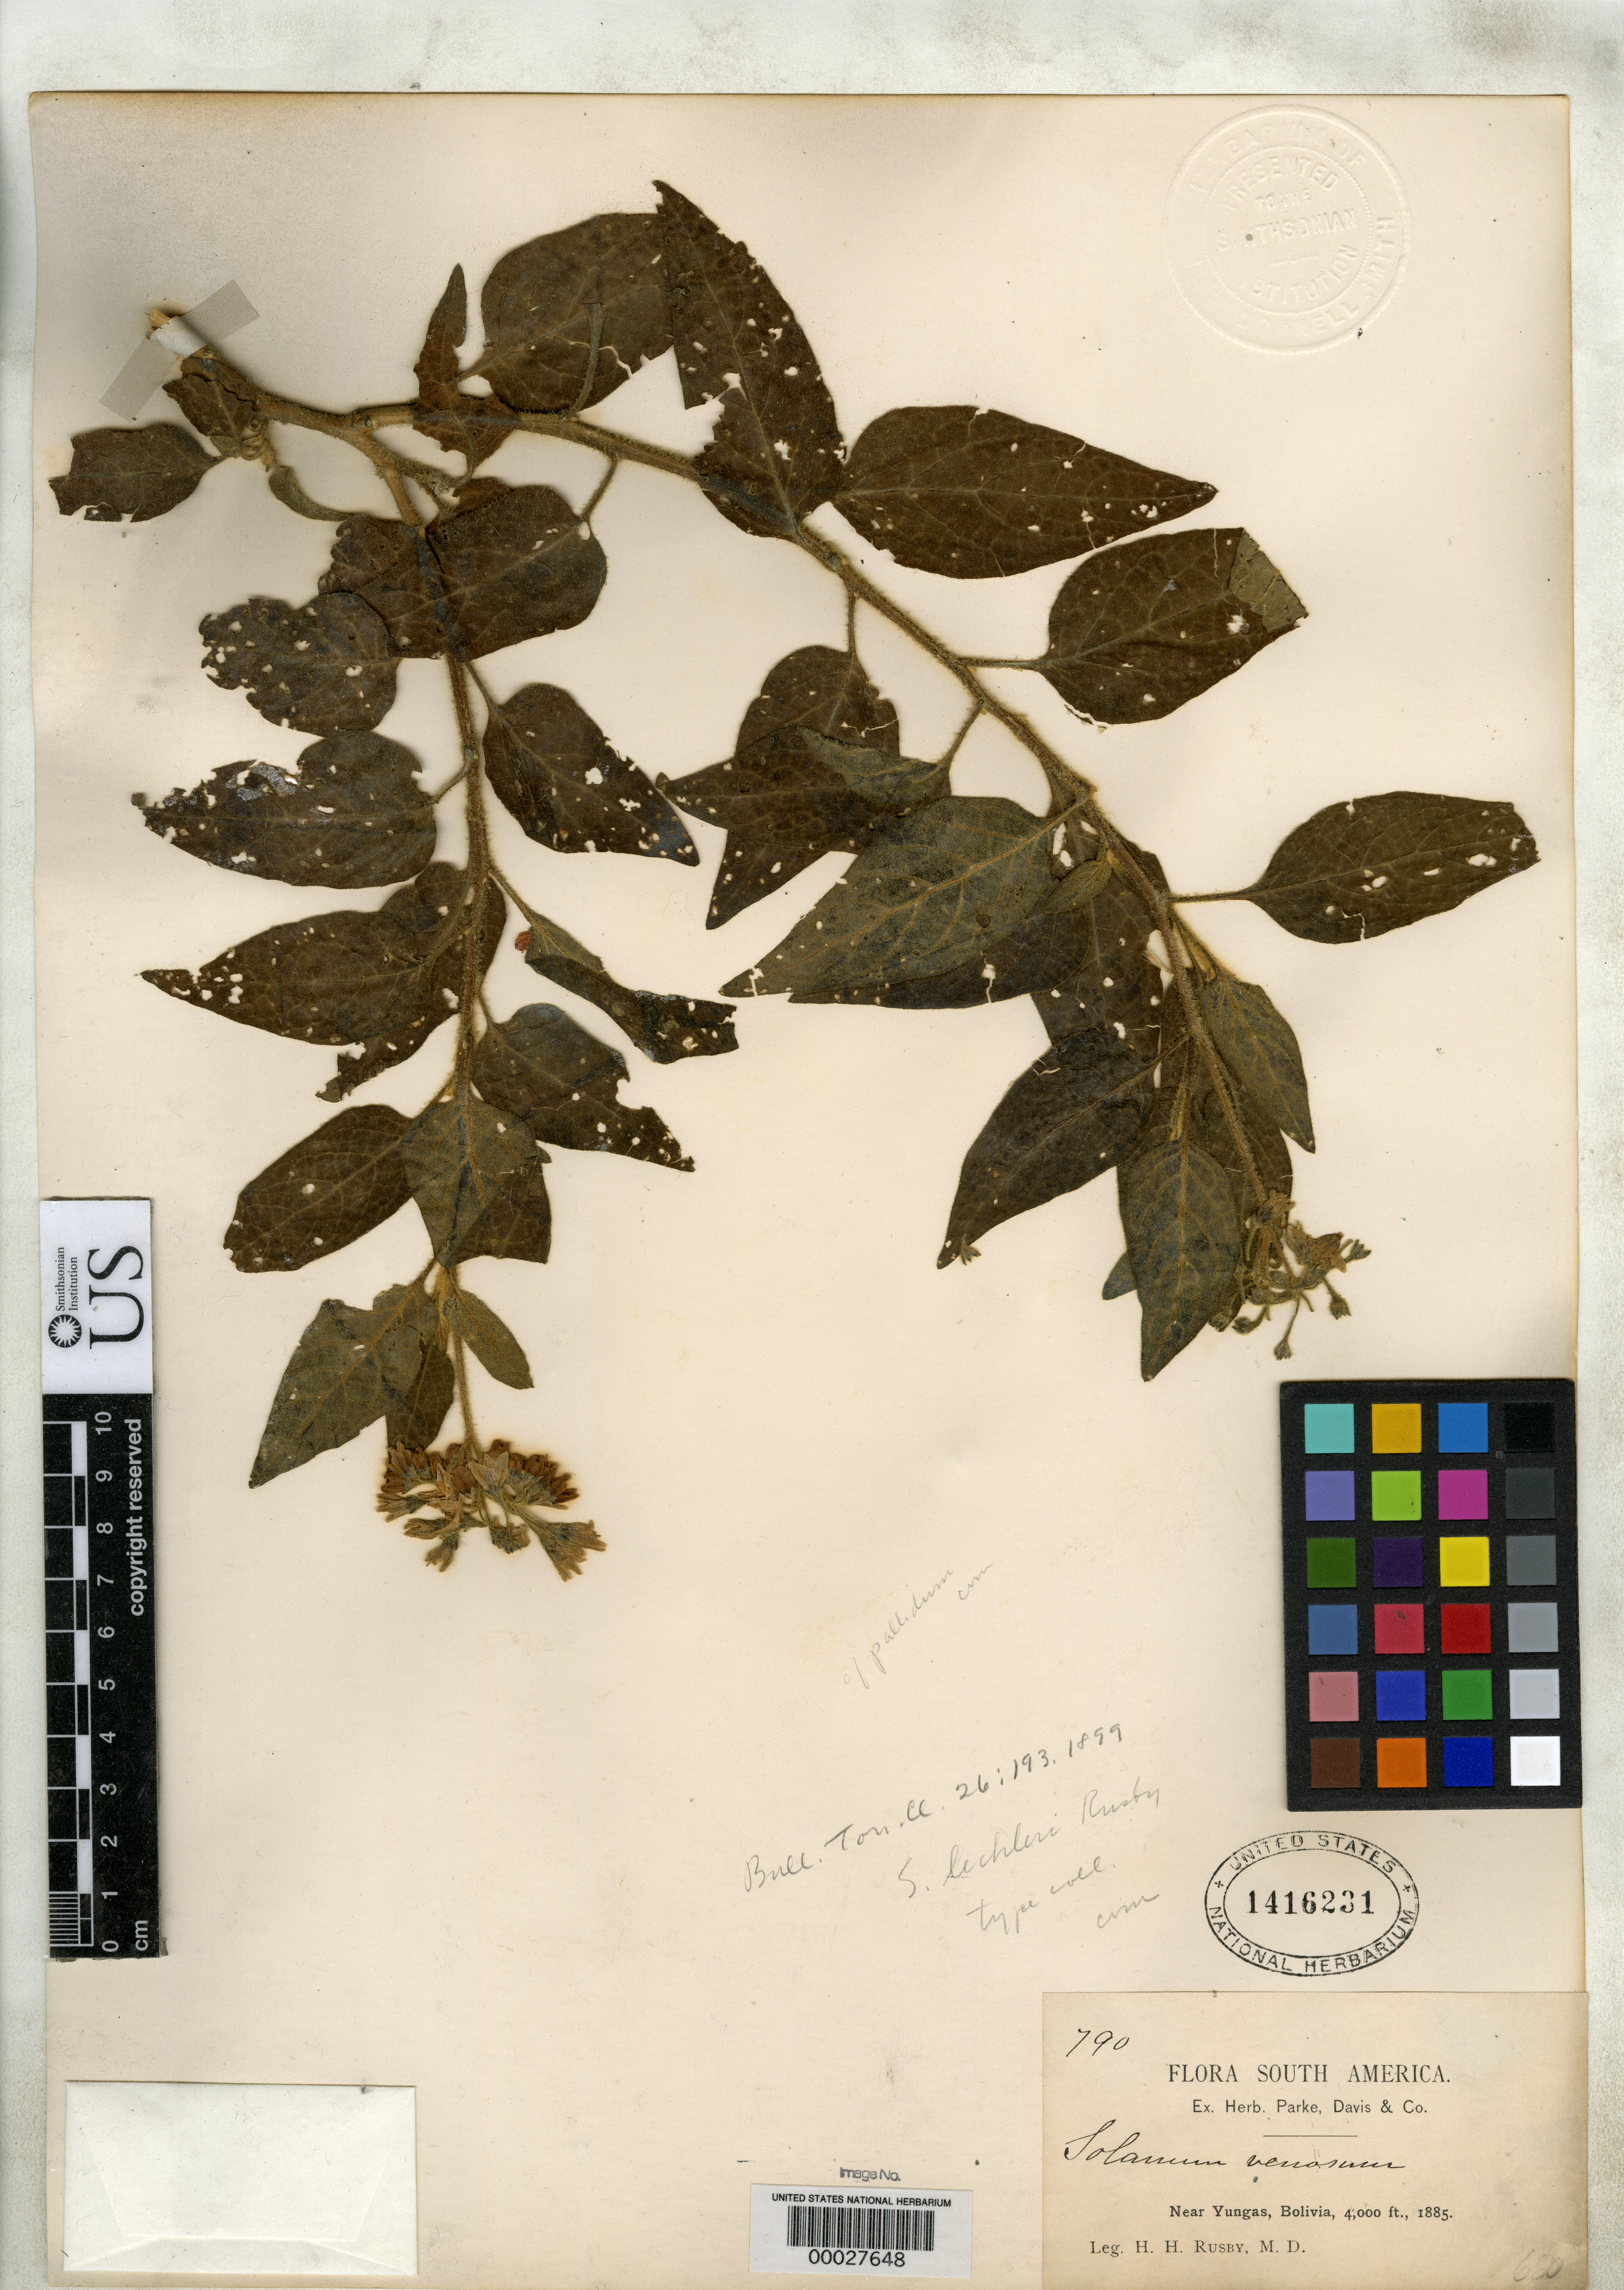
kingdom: Plantae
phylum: Tracheophyta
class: Magnoliopsida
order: Solanales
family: Solanaceae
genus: Solanum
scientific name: Solanum lechleri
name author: Rusby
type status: Type Collection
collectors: H. H. Rusby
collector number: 790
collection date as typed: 1885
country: Bolivia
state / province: La Paz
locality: Near Yungas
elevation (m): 1219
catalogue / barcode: US 1416231